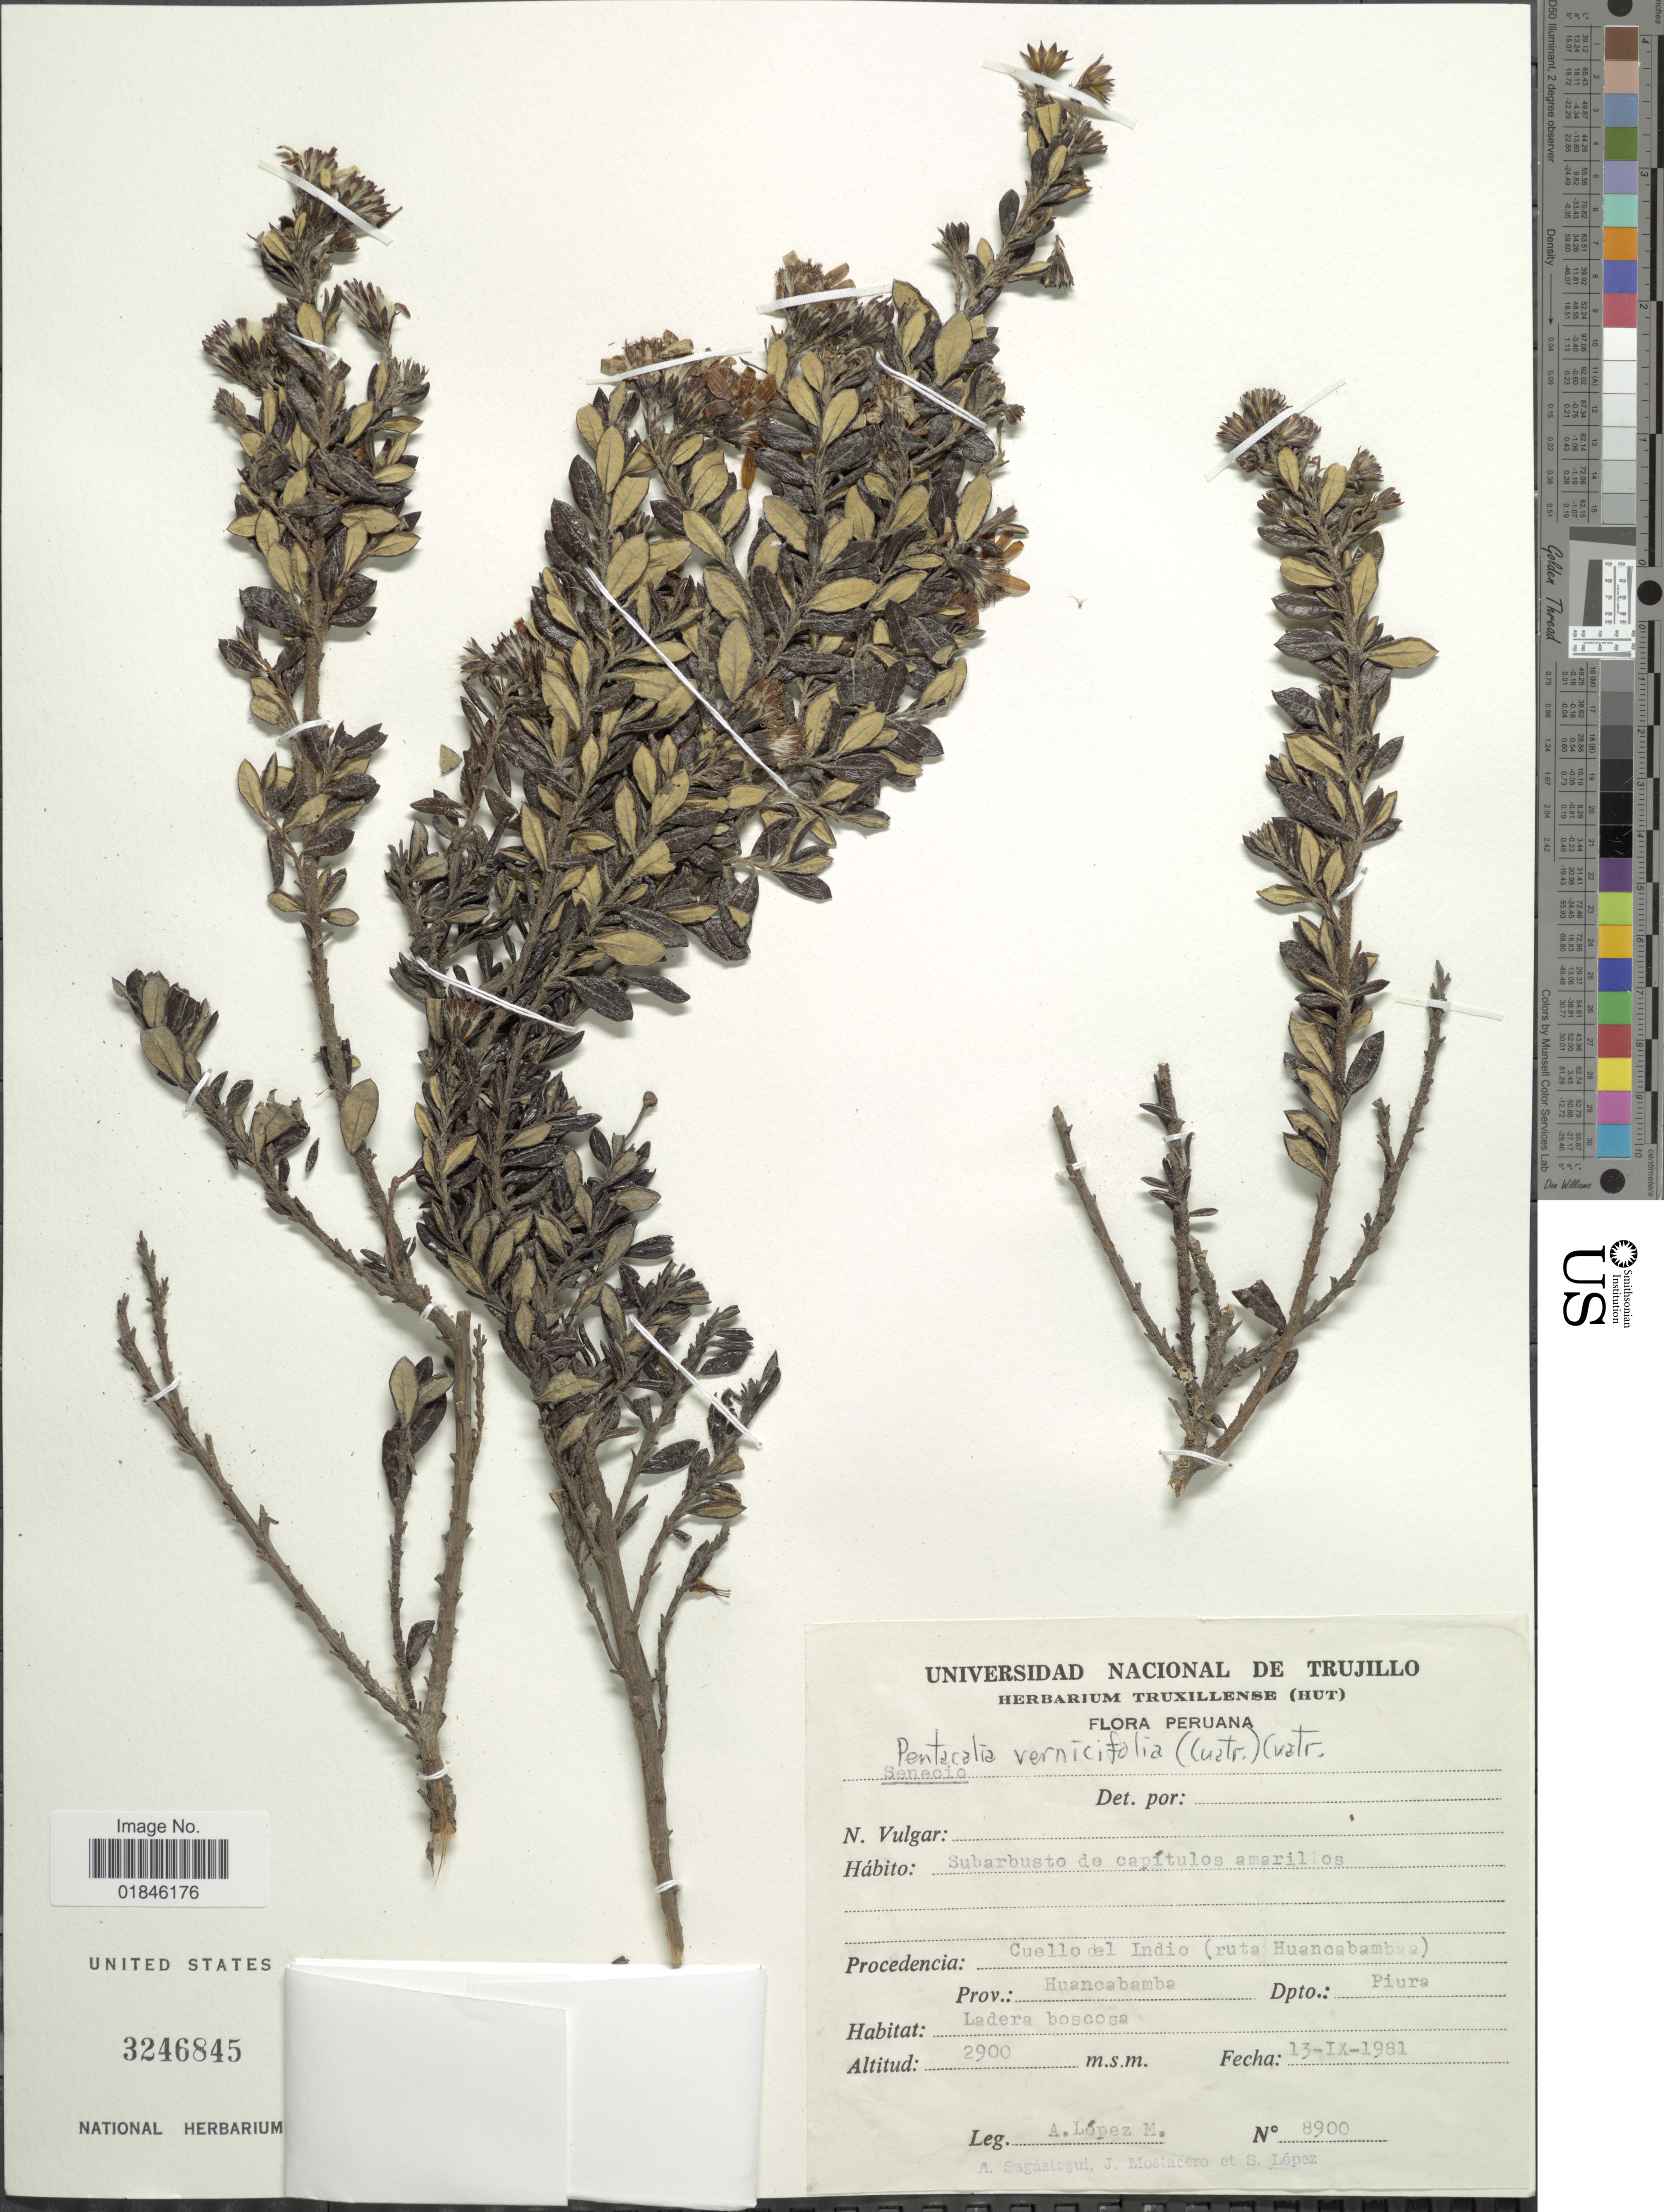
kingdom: Plantae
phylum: Tracheophyta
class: Magnoliopsida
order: Asterales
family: Asteraceae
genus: Pentacalia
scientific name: Pentacalia vernicifolia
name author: (Cuatrec.) Cuatrec.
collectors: A. López M., A. Sagástegui A., J. Mostacero & S. Lopez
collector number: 8900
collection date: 1981-09-13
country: Peru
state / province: Piura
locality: Cuello Indio (ruta Huancabamba). Prov.: Huancabamba. Dpto.: Piura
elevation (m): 2900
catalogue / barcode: US 3246845